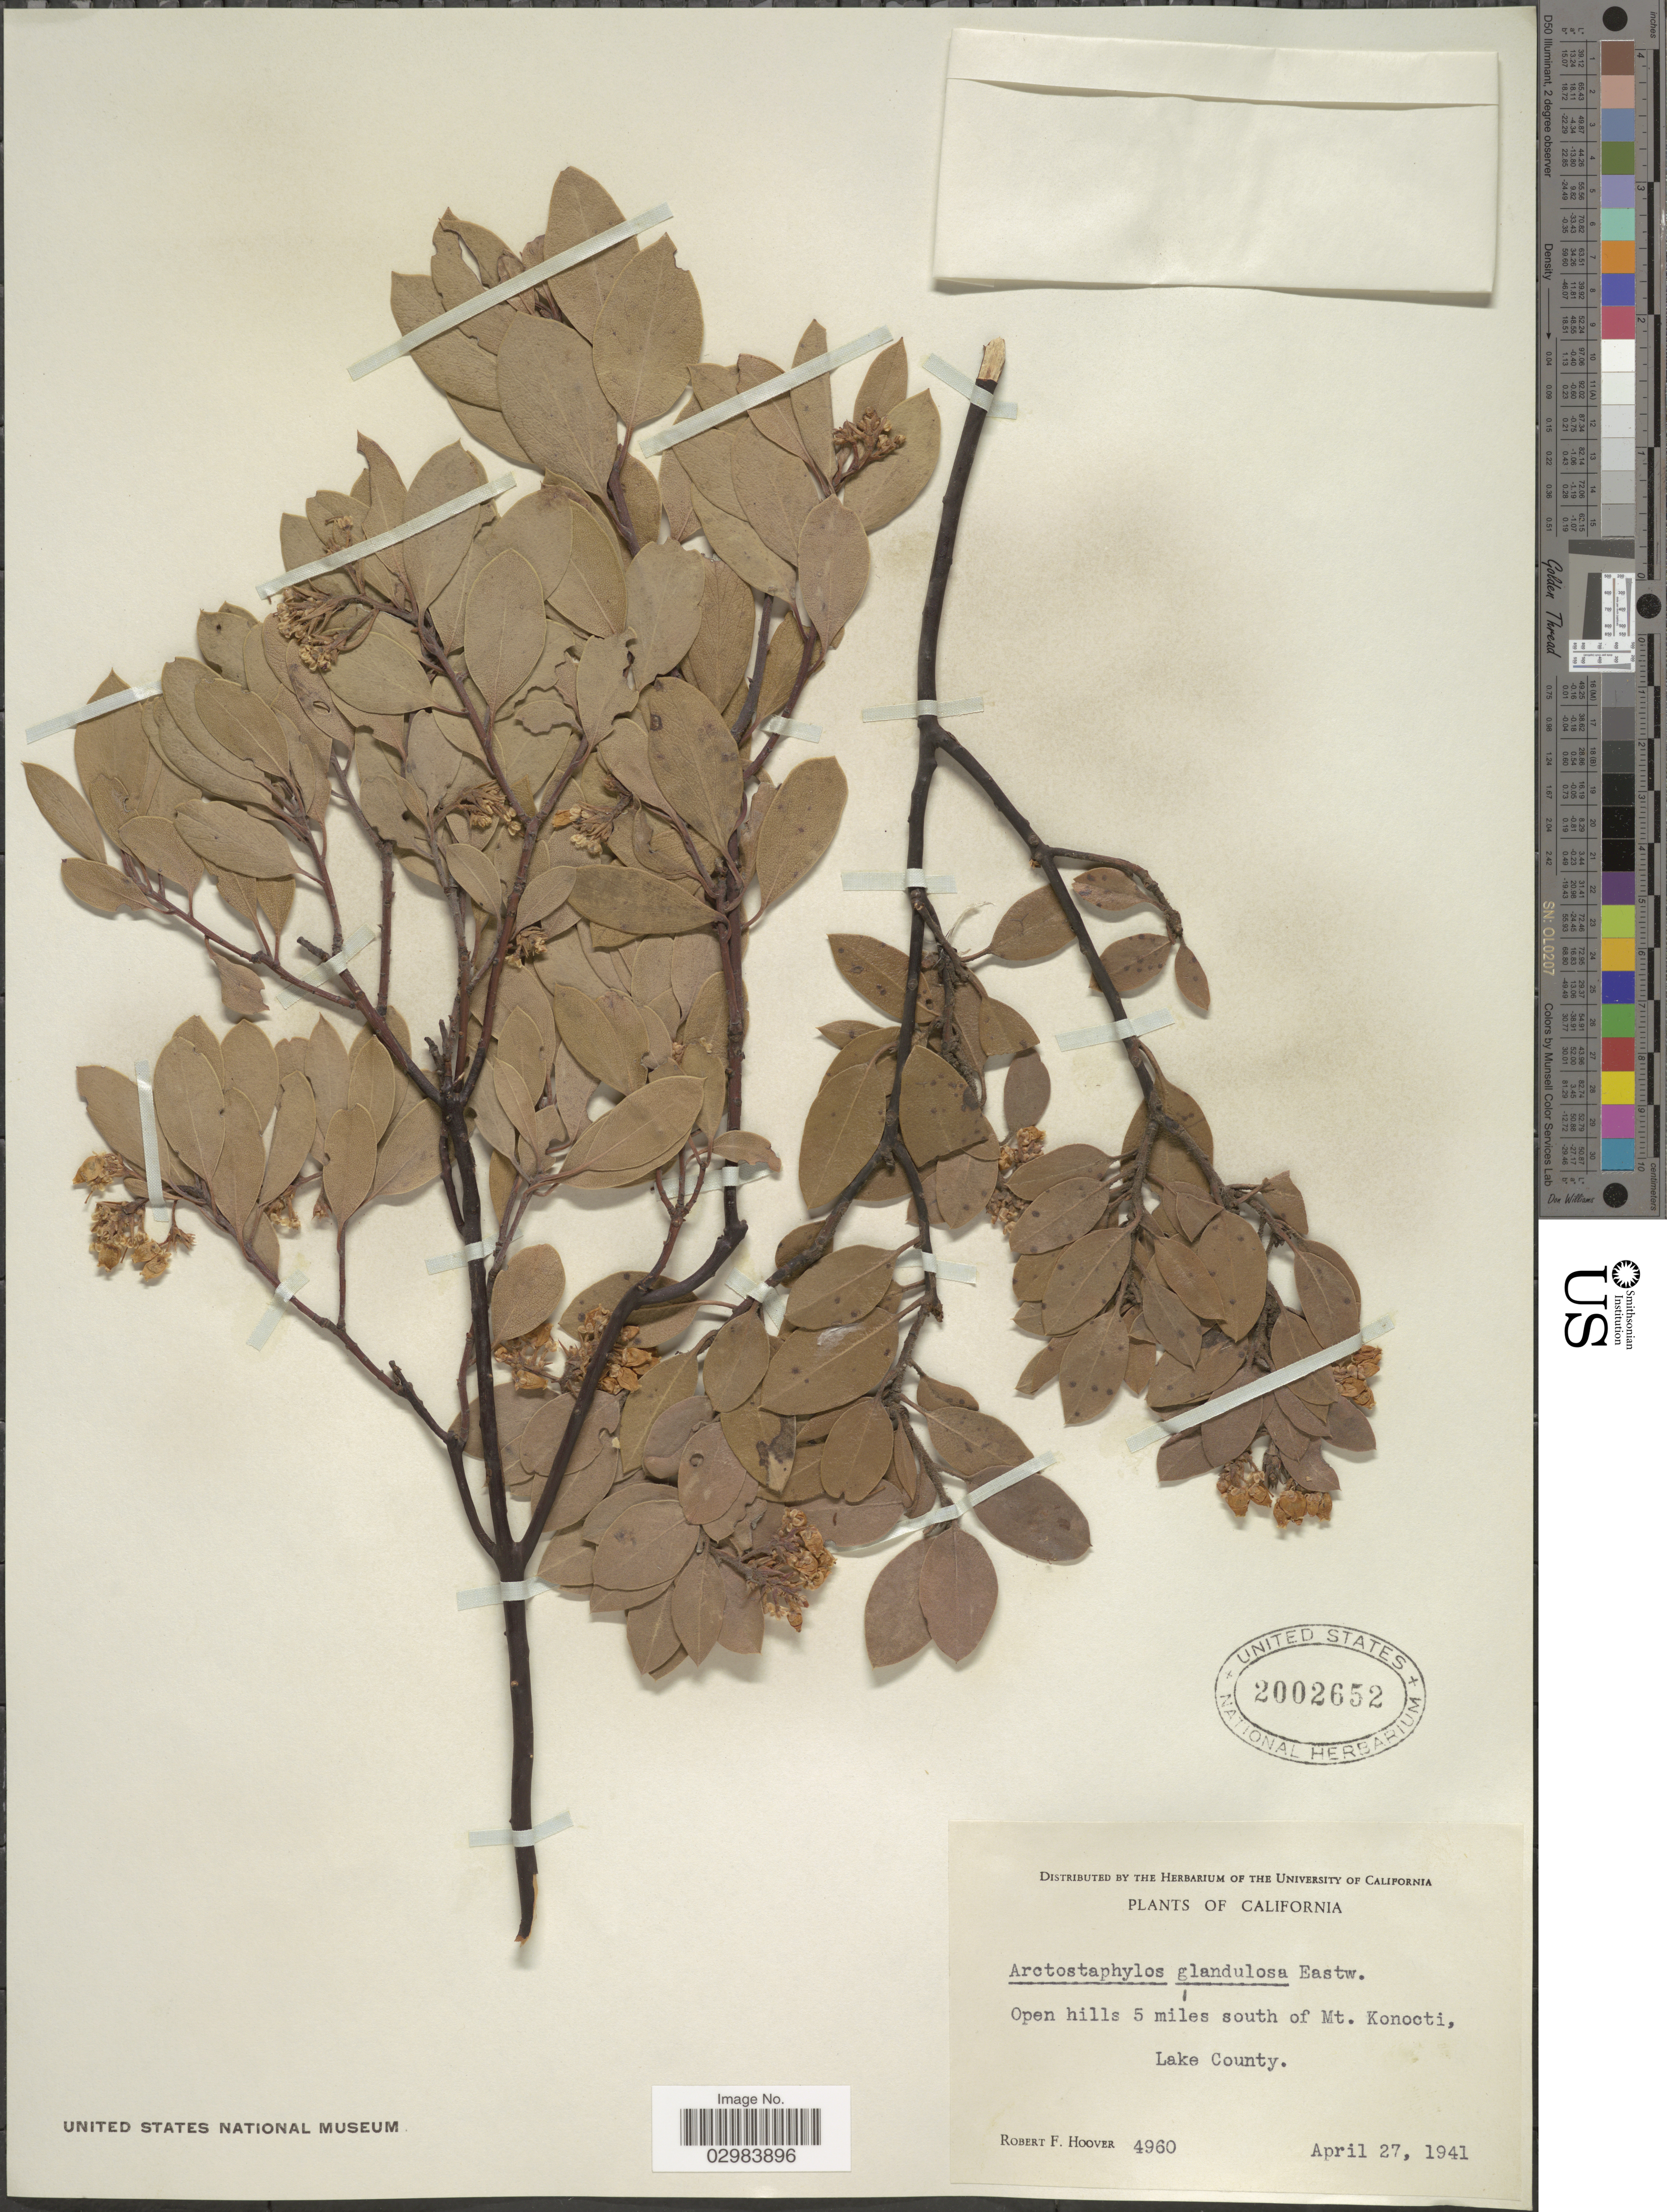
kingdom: Plantae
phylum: Tracheophyta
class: Magnoliopsida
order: Ericales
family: Ericaceae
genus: Arctostaphylos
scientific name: Arctostaphylos glandulosa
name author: Eastw.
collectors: R. F. Hoover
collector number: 4960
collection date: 1941-04-27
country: United States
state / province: California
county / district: Lake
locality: Open hills 5 miles south of Mt. Konocti, Lake County.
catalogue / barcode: US 2002652